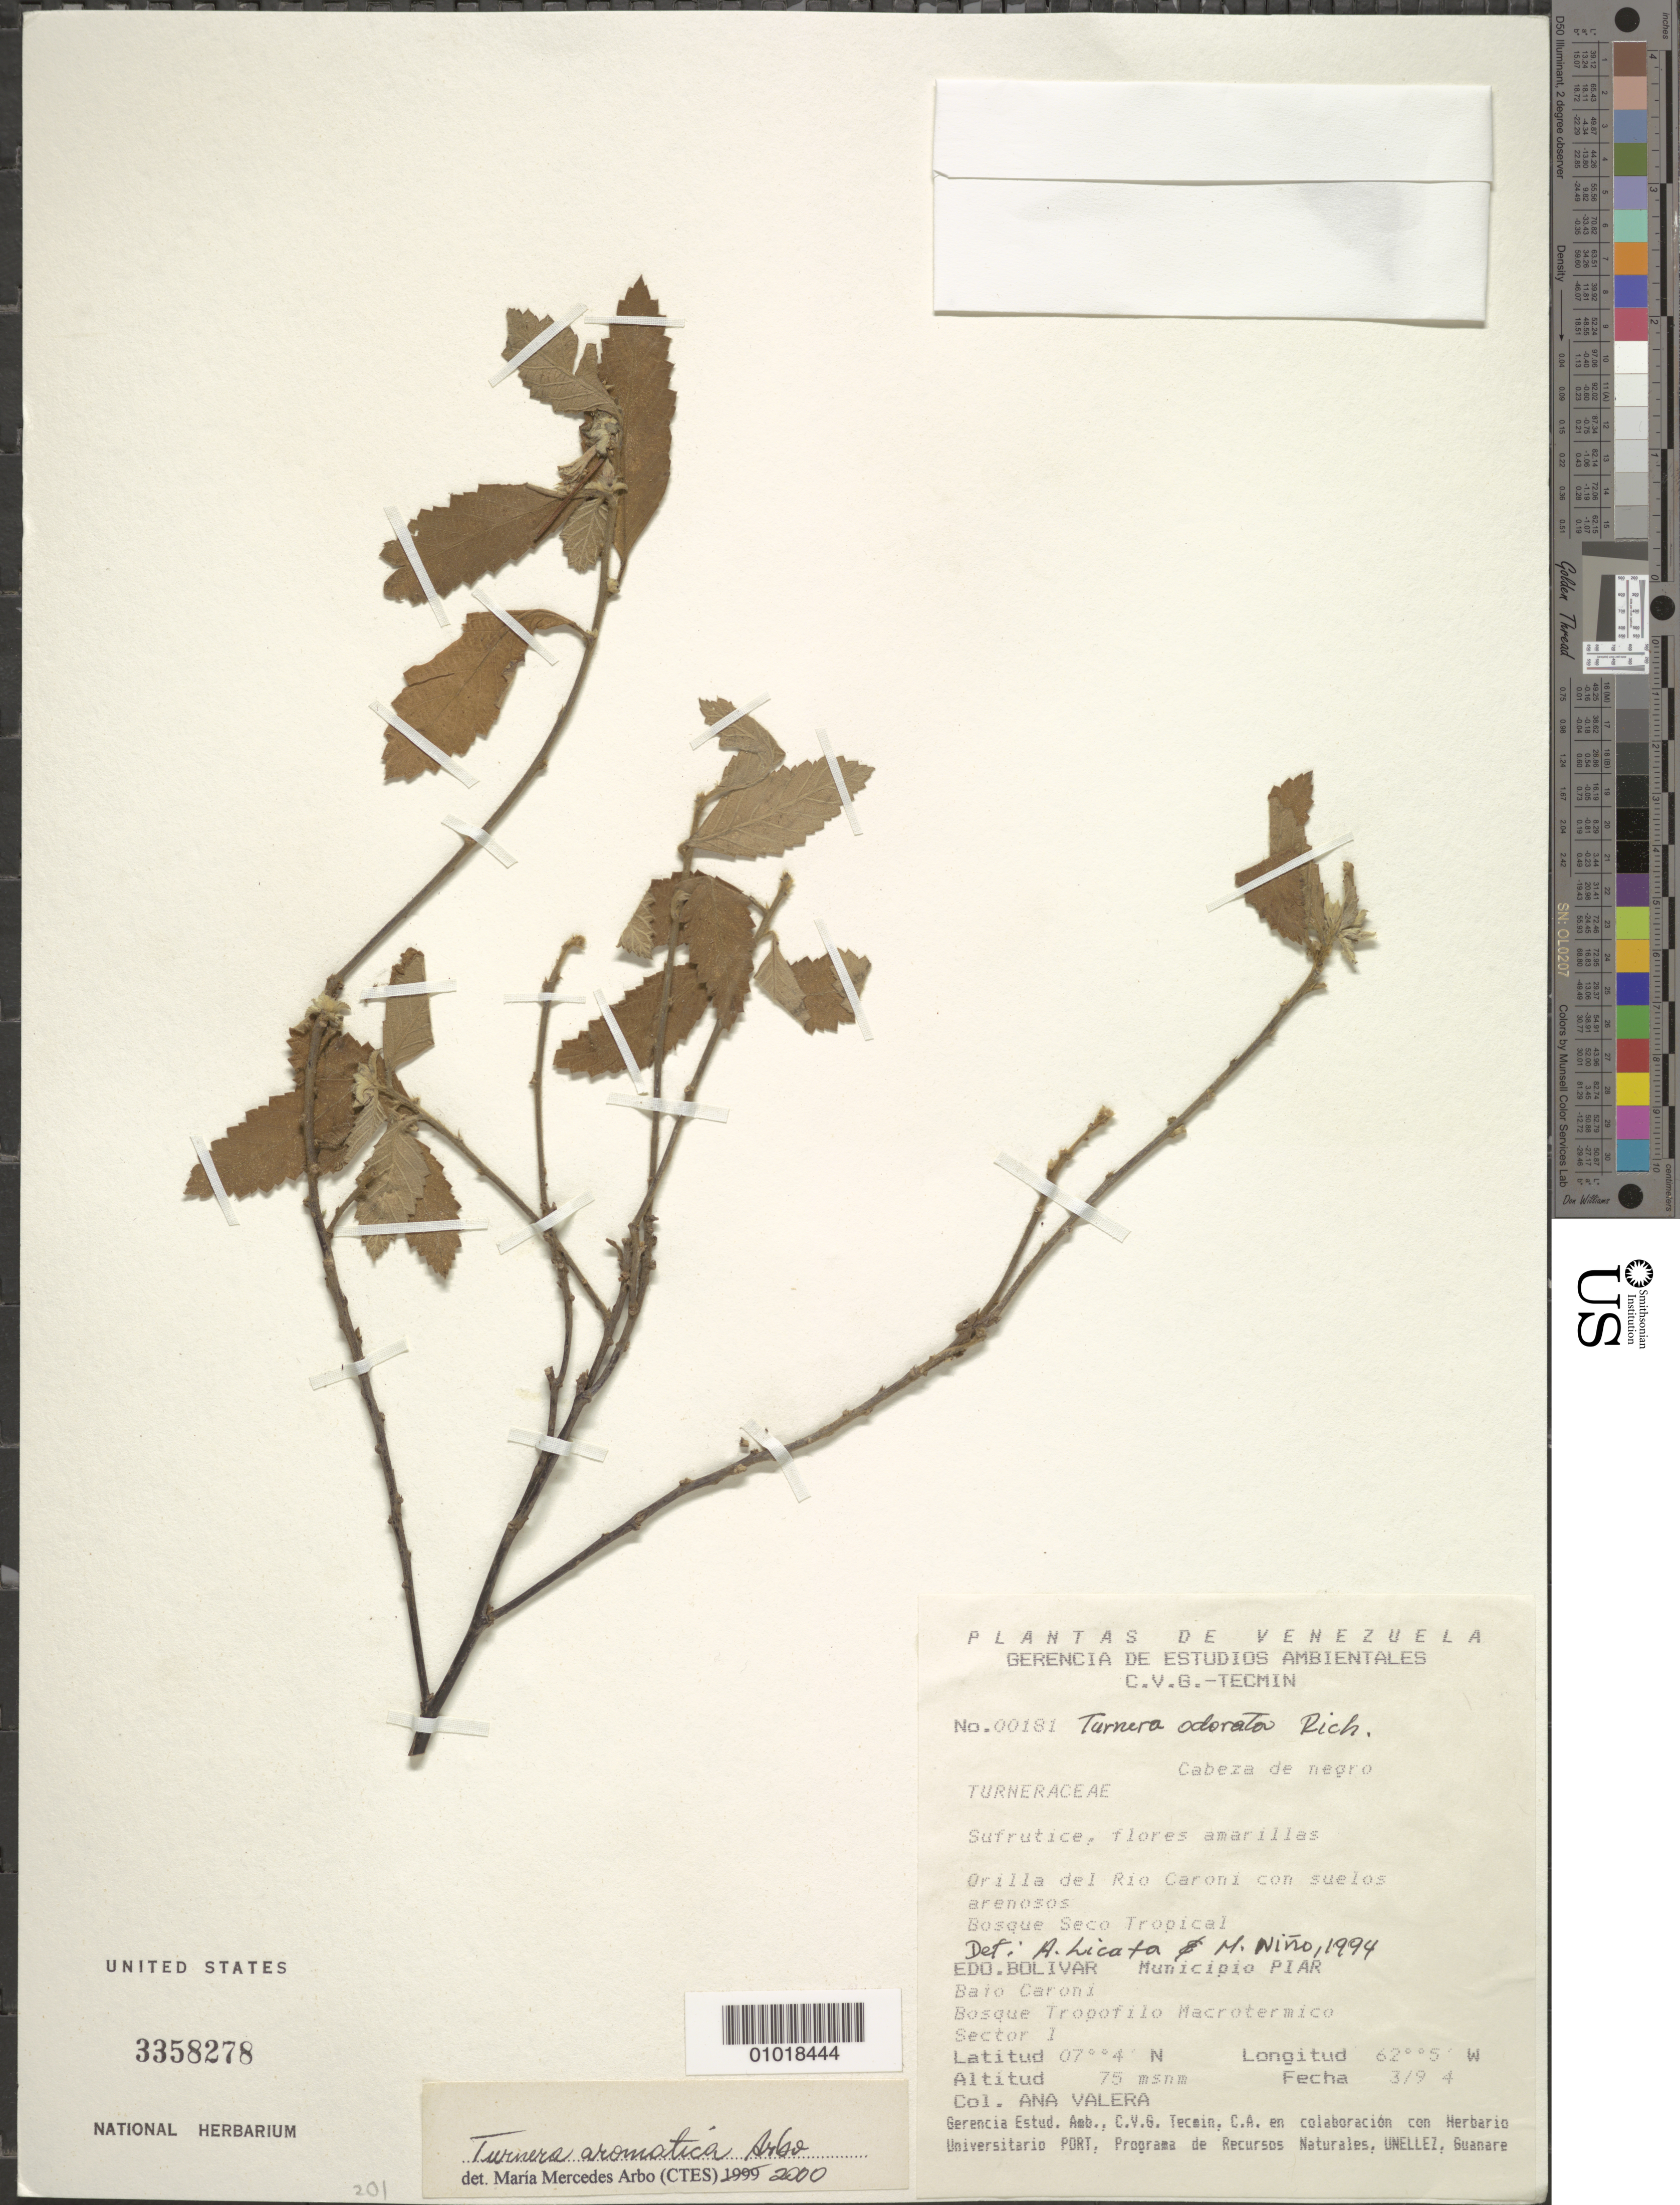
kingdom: Plantae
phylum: Tracheophyta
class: Magnoliopsida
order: Malpighiales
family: Turneraceae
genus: Turnera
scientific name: Turnera aromatica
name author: Arbo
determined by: Arbo, M. M.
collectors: A. Valera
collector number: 181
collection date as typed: Mar-94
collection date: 1994-03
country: Venezuela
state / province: Bolívar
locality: Mun. Piar, Bajo Caroní, sector I; Río Caroní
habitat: Orilla del rio con suelos arenosos, bosque seco tropical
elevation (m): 75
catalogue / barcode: US 3358278